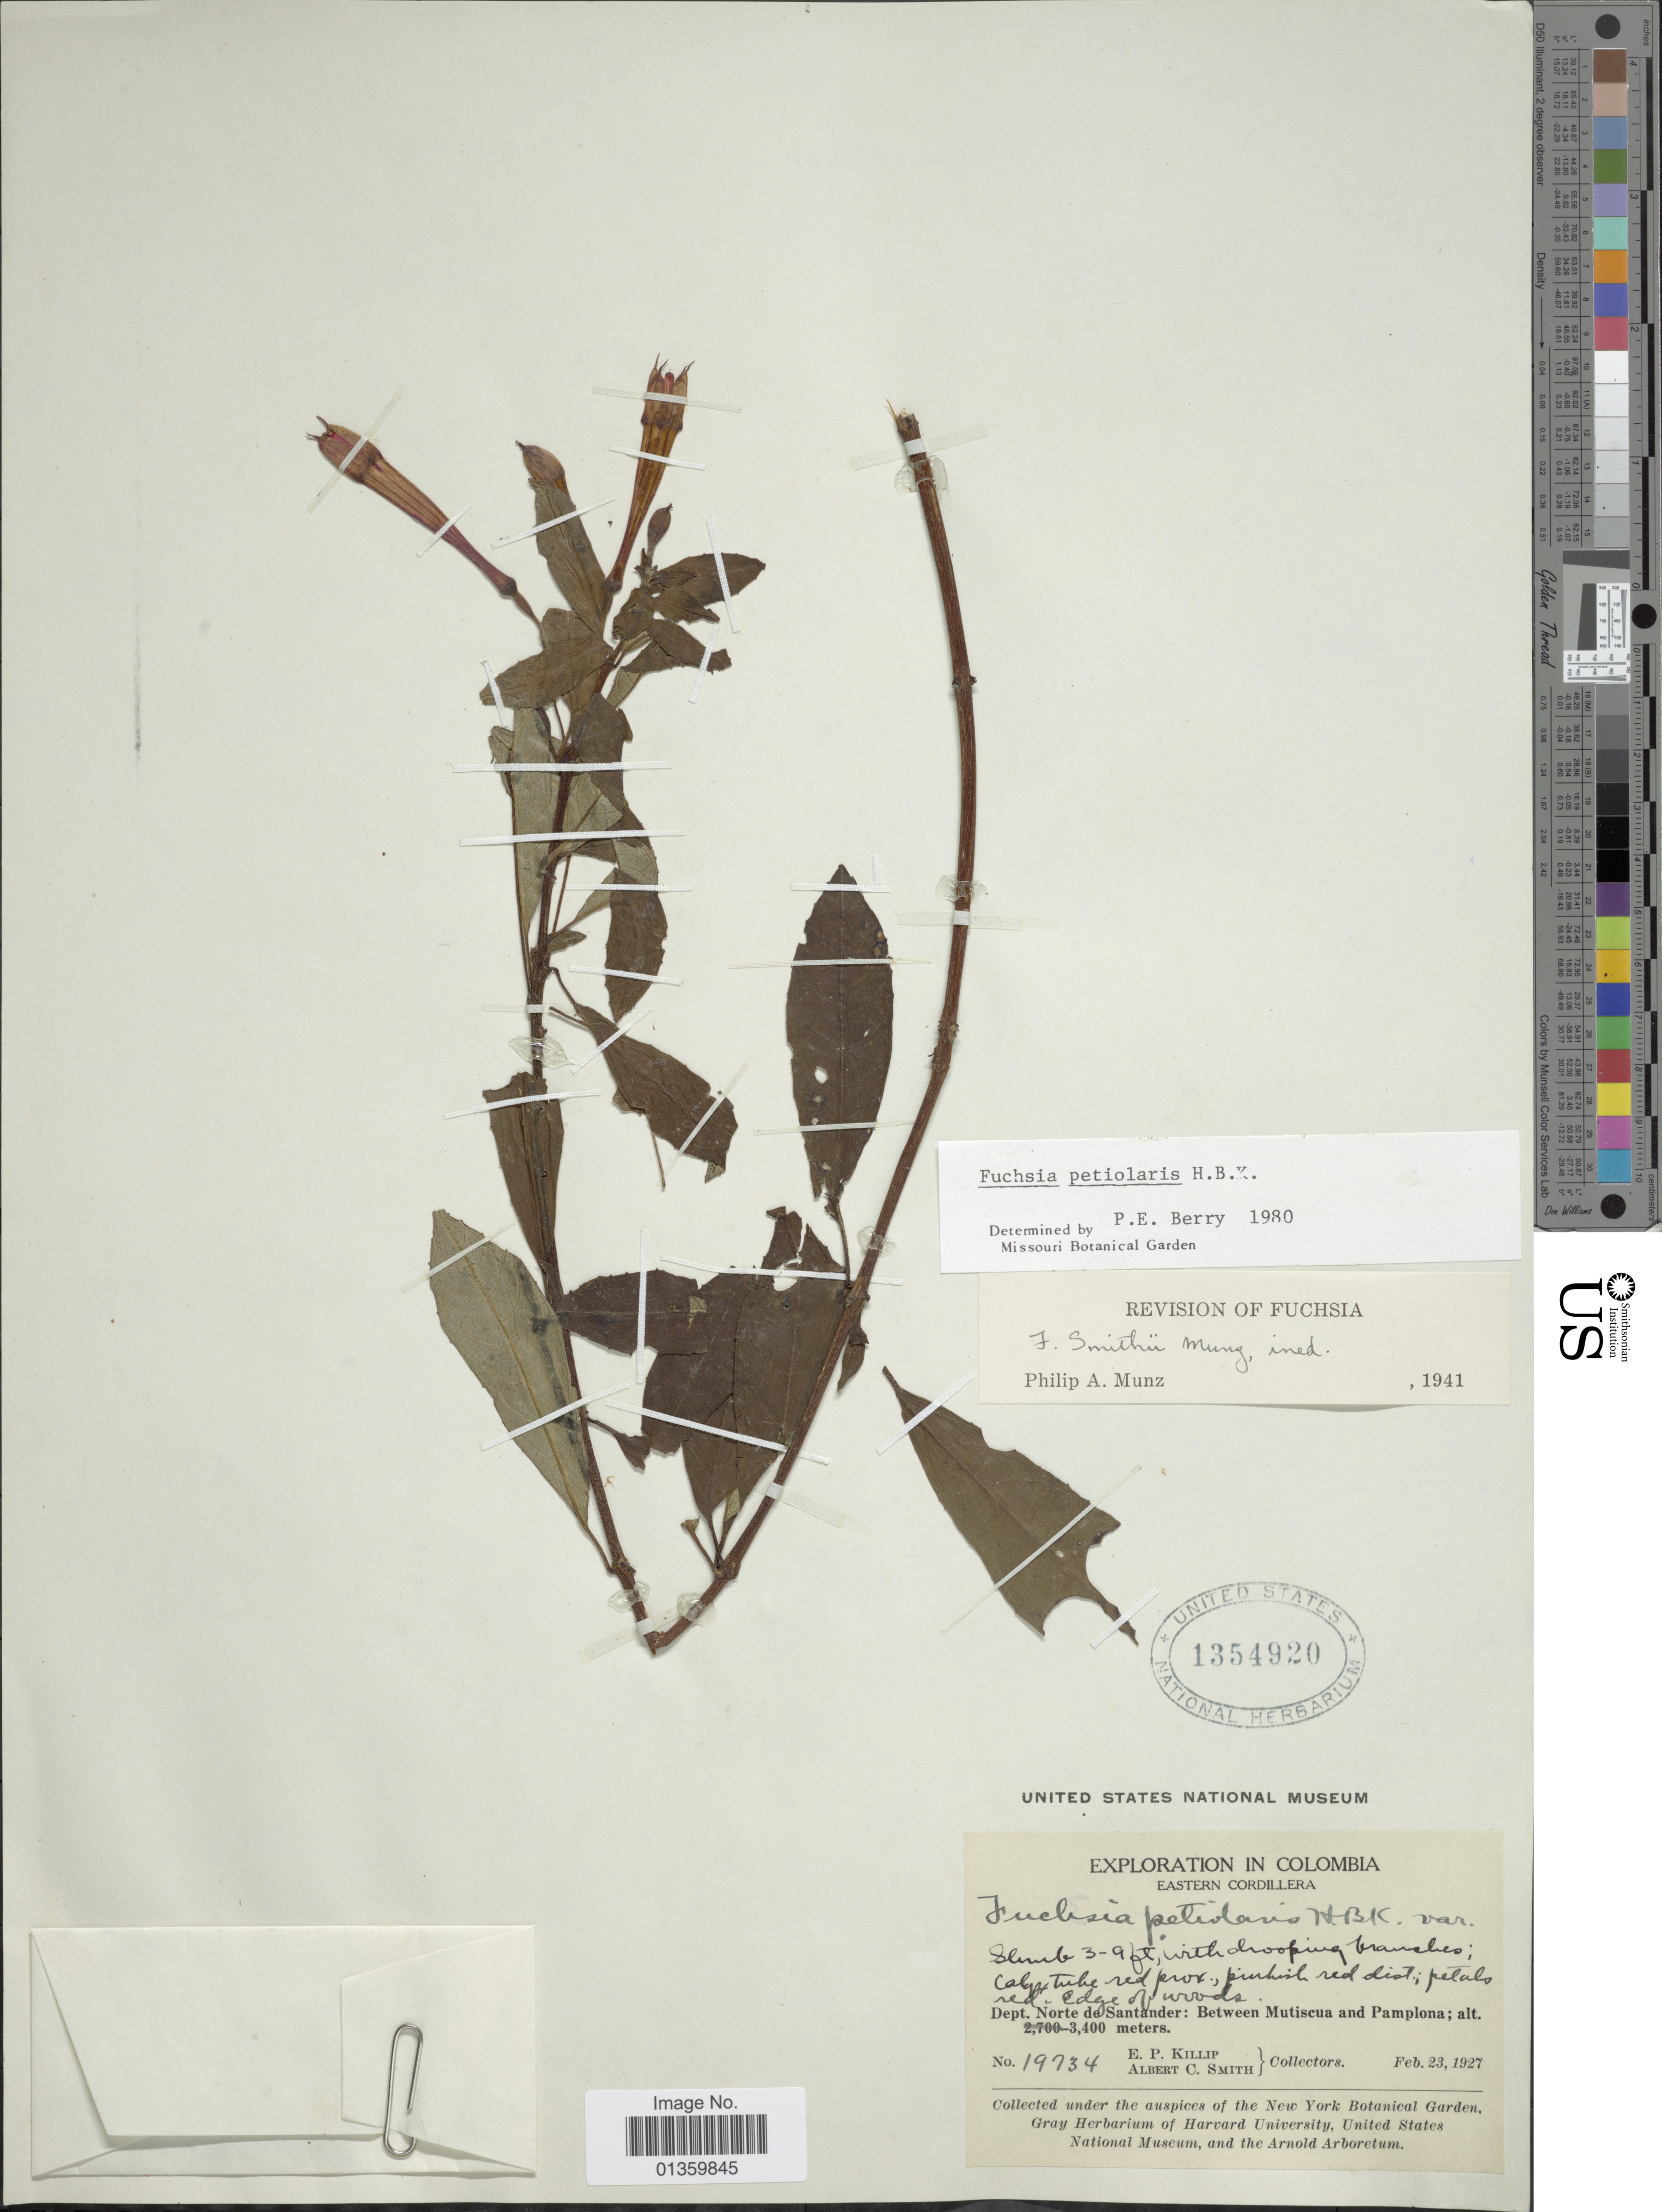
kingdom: Plantae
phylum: Tracheophyta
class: Magnoliopsida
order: Myrtales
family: Onagraceae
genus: Fuchsia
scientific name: Fuchsia petiolaris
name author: Kunth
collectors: E. P. Killip & A. C. Smith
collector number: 19734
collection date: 1927-02-23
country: Colombia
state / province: Norte de Santander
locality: Eastern Cordillera. Between Mutiscua and Pamplona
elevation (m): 3400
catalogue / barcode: US 1354920